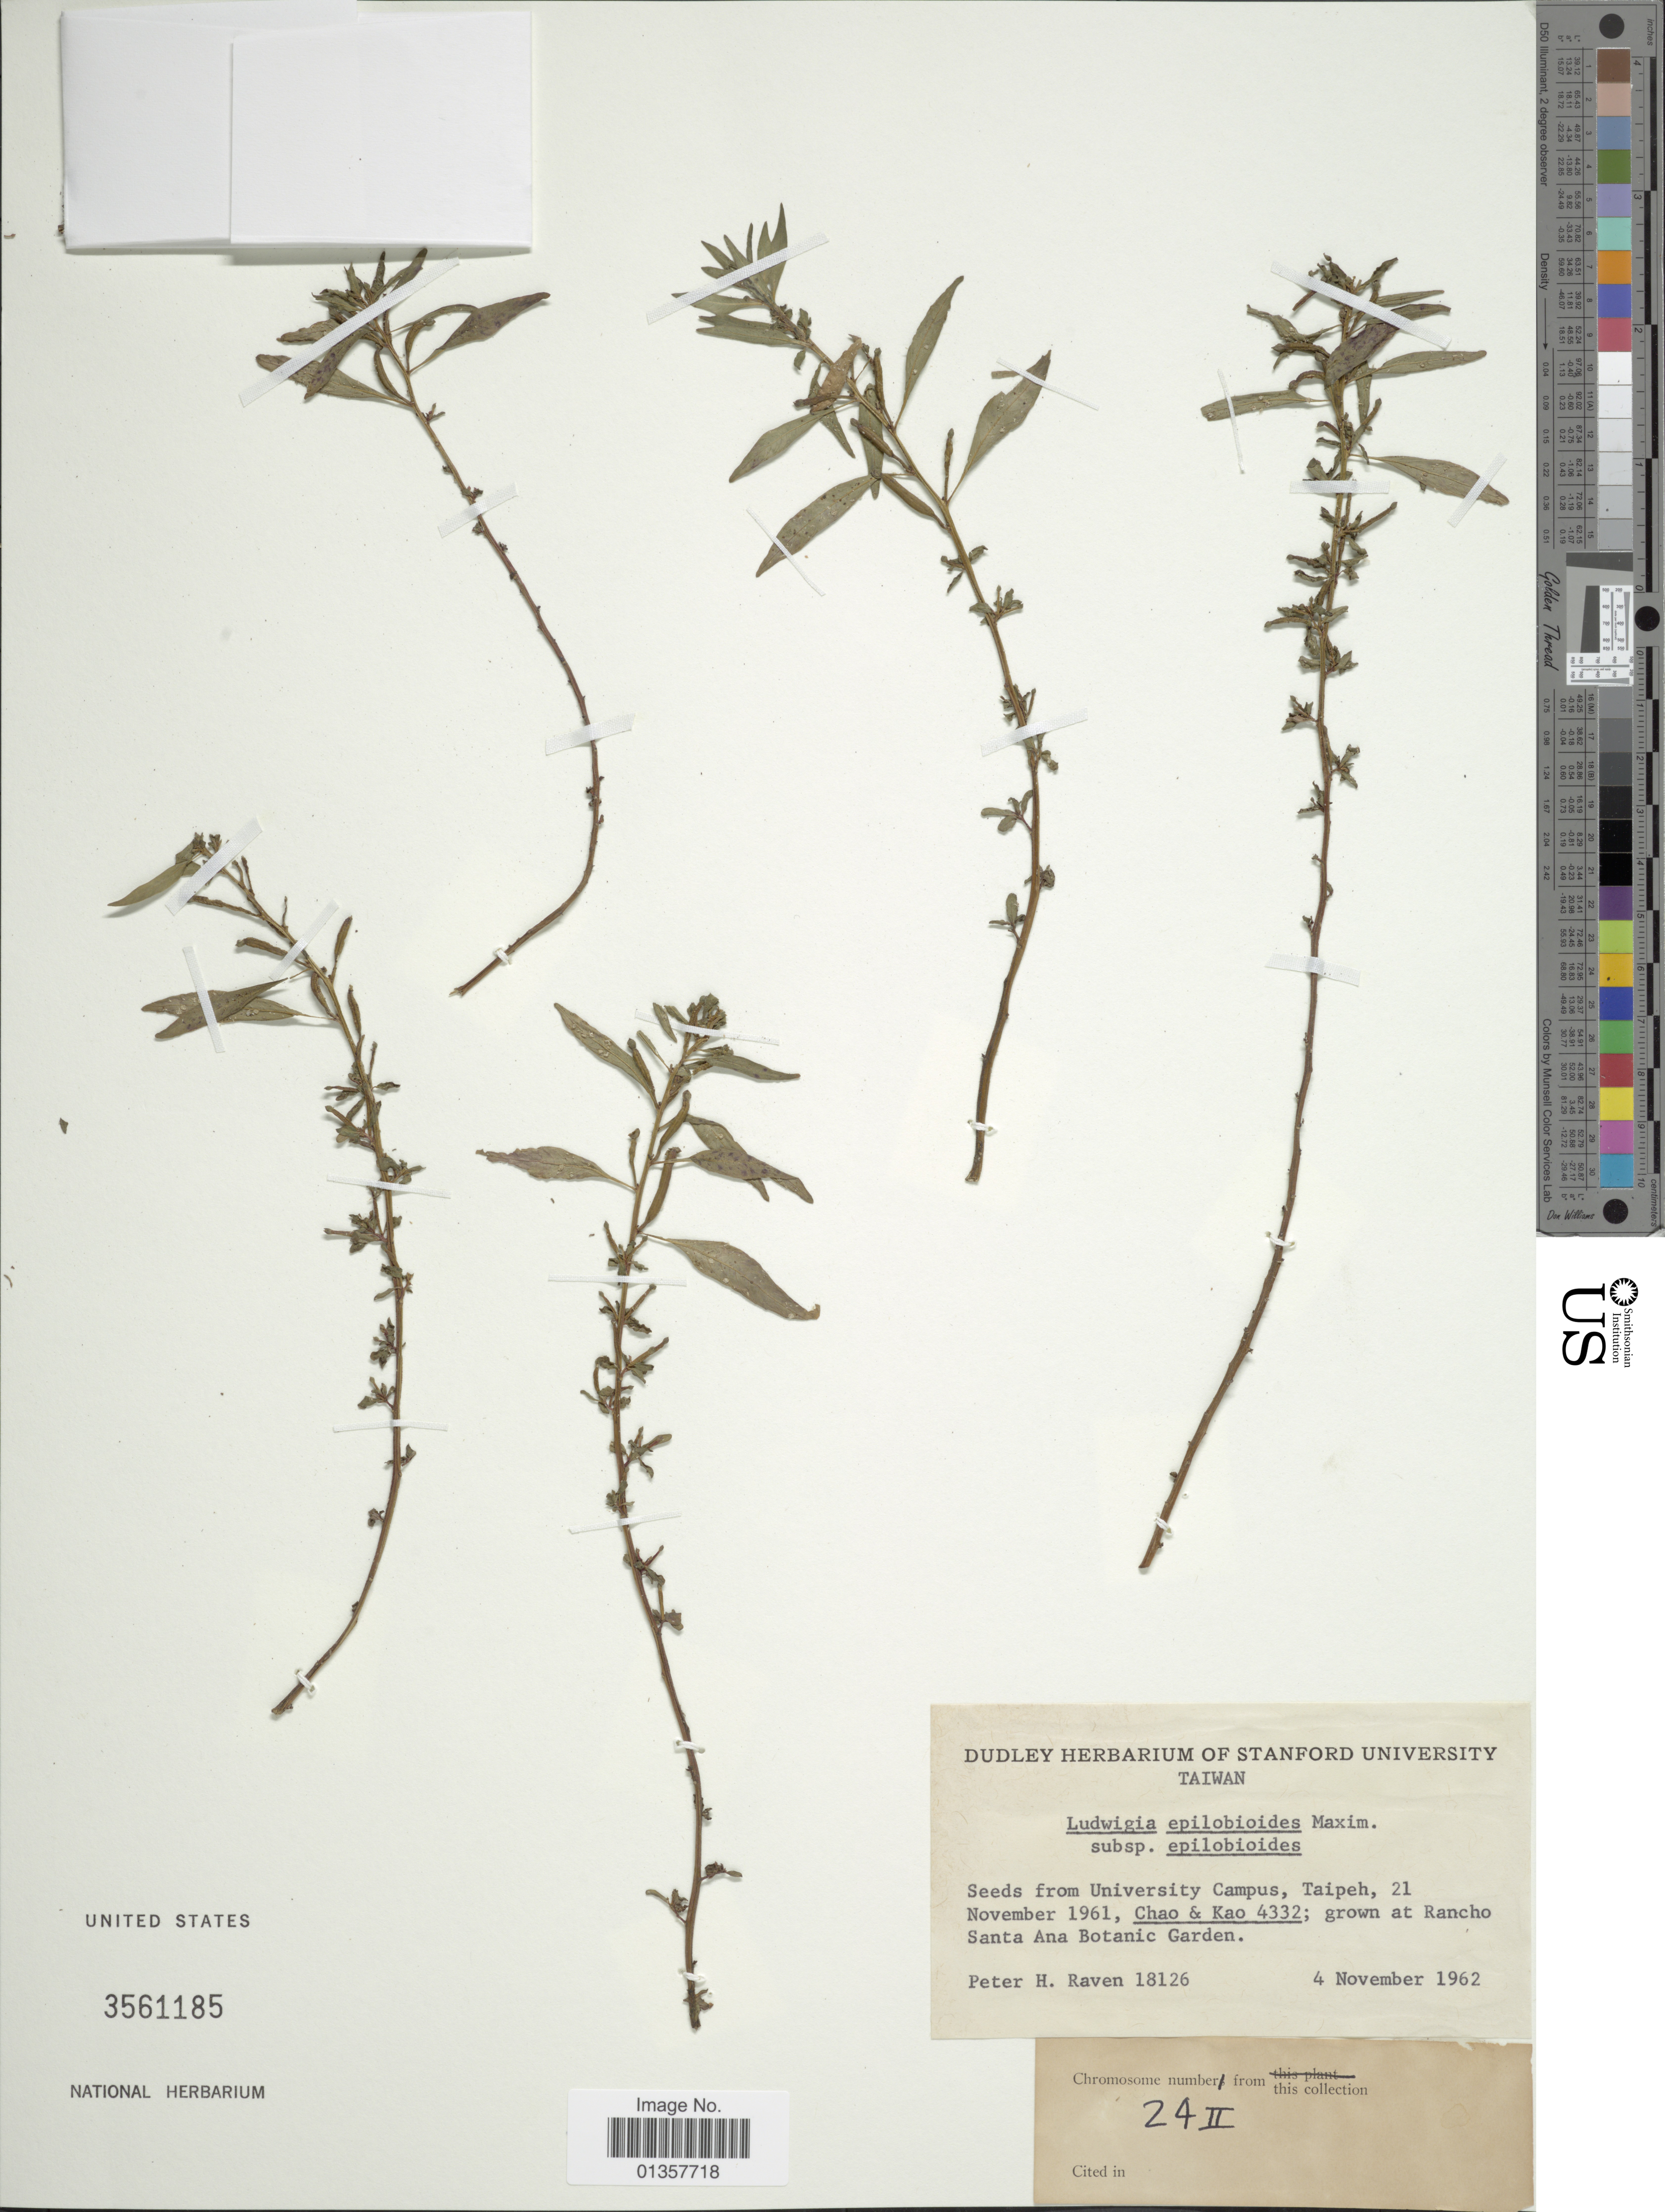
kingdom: Plantae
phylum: Tracheophyta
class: Magnoliopsida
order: Myrtales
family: Onagraceae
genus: Ludwigia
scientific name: Ludwigia epilobioides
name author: Maxim.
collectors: P. Raven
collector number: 18126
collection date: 1962-11-04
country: Taiwan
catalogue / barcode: US 3561185